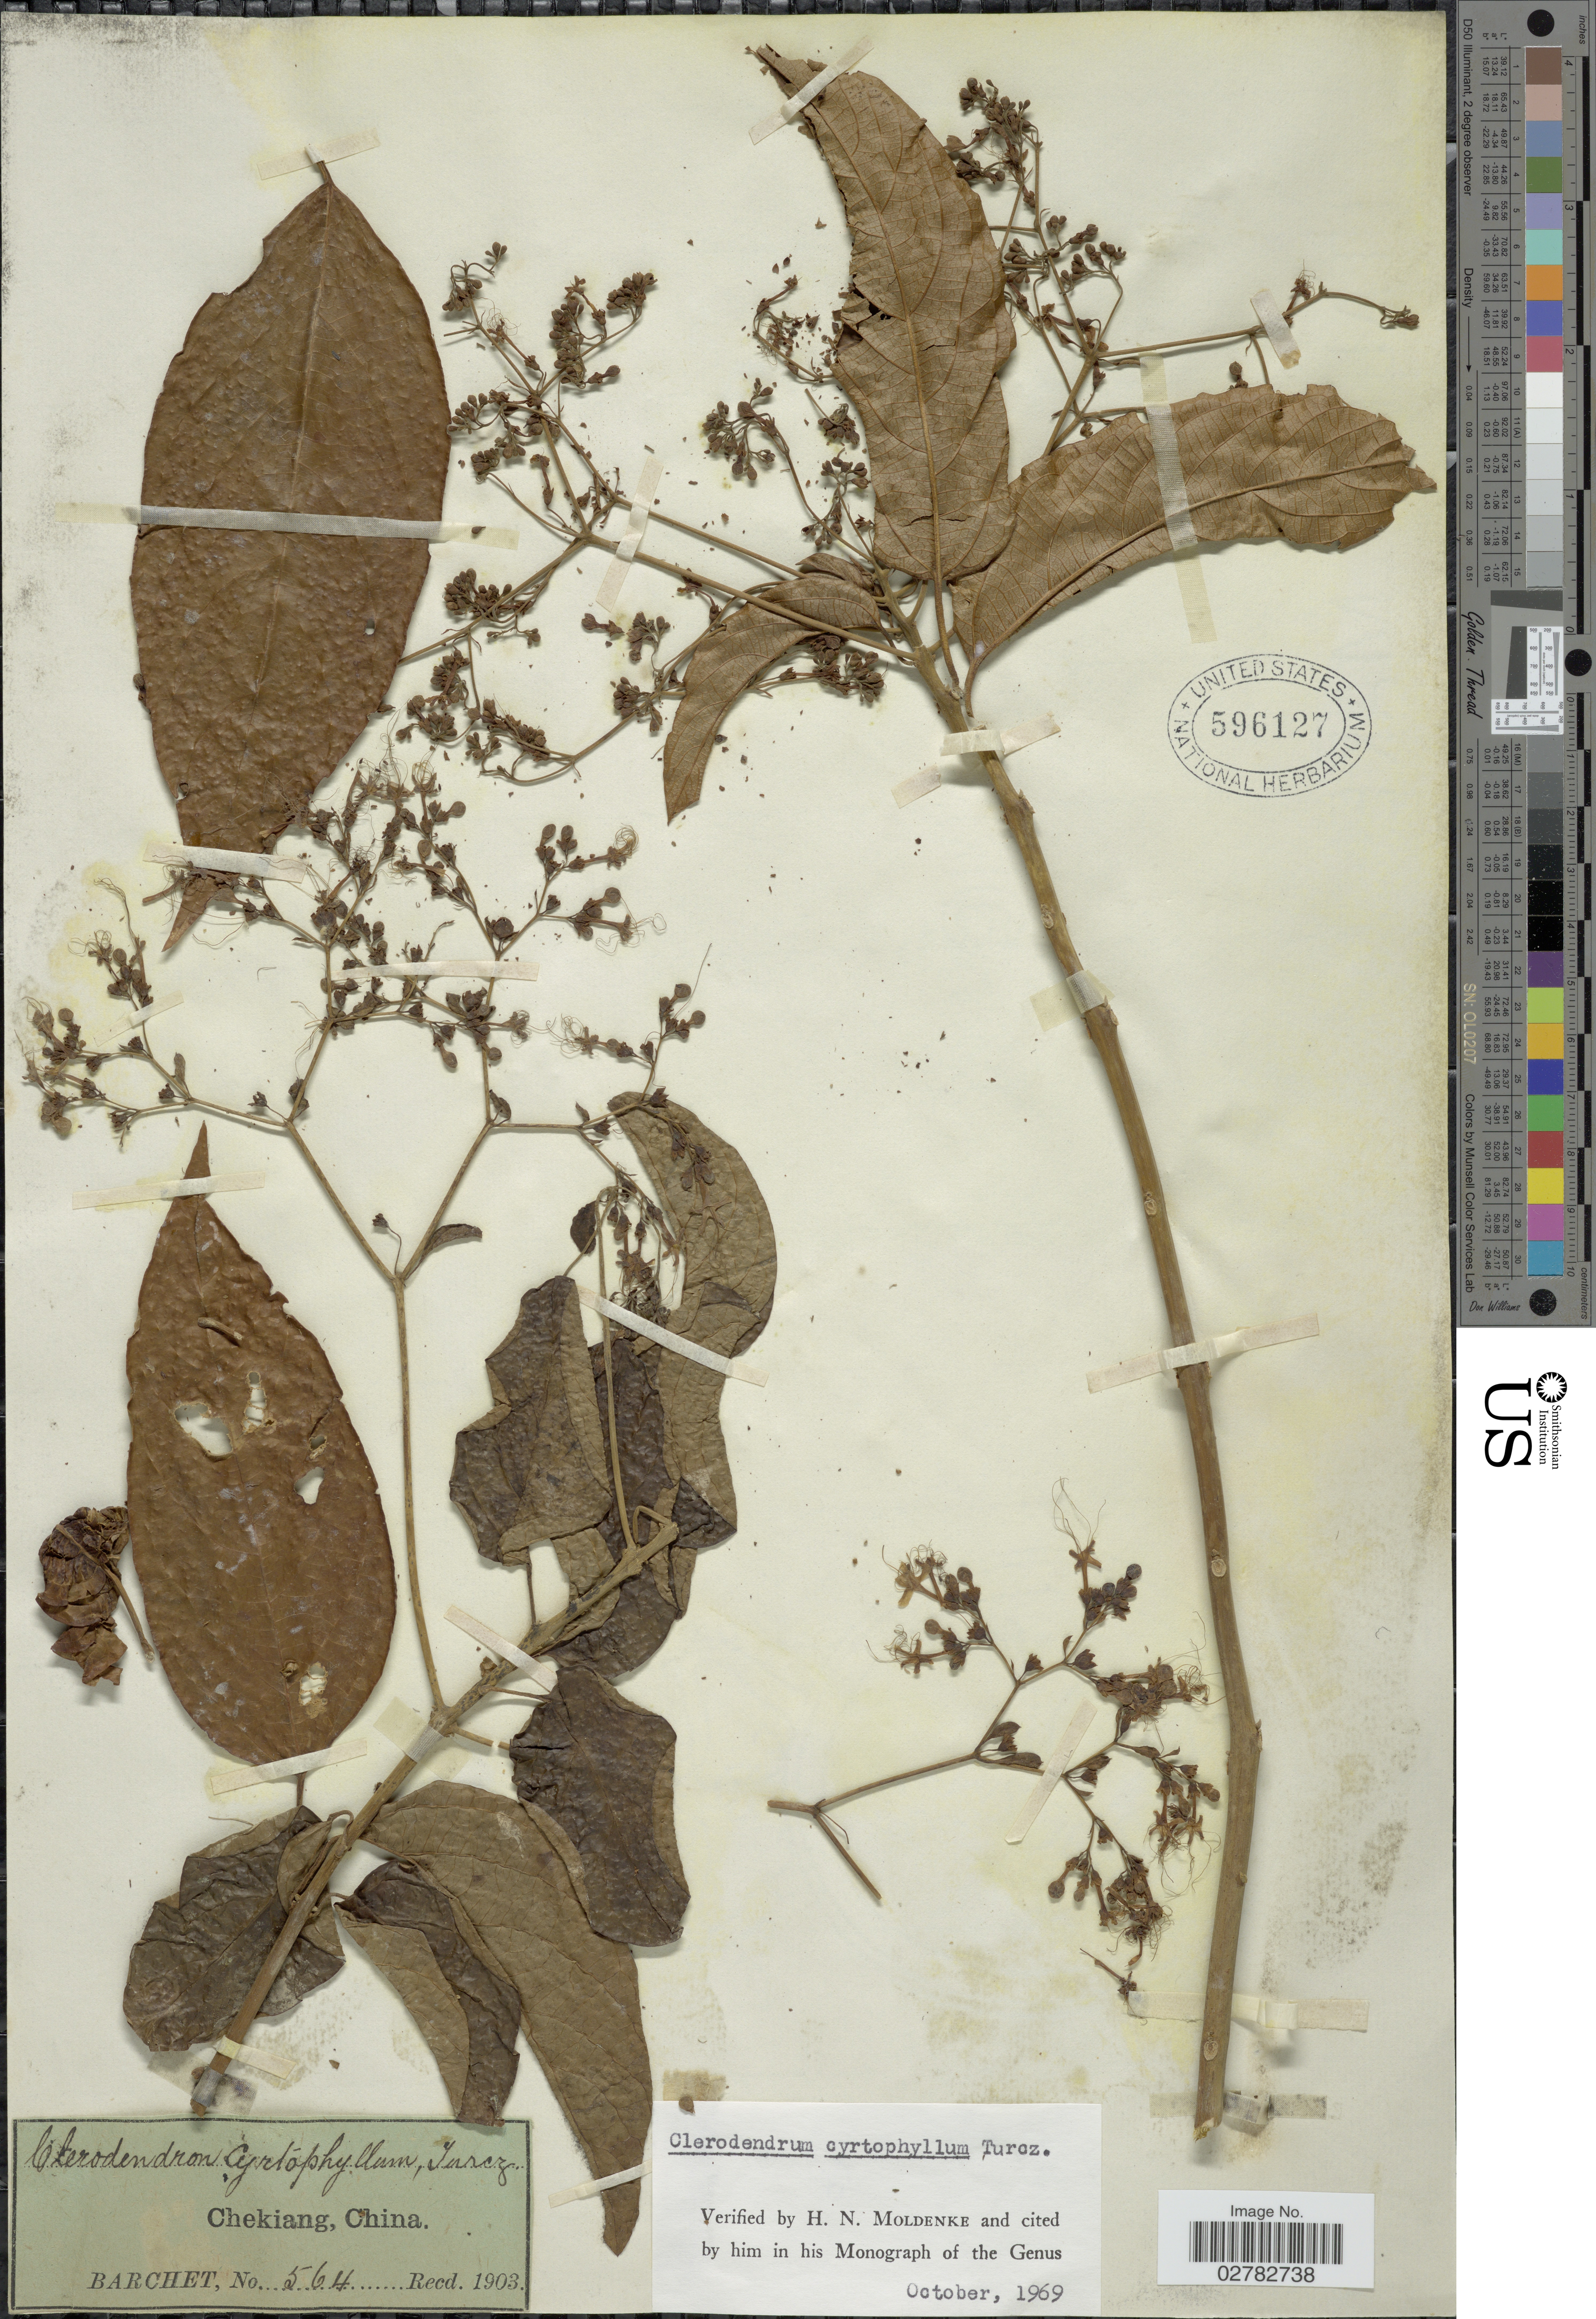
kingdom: Plantae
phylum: Tracheophyta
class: Magnoliopsida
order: Lamiales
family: Lamiaceae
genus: Clerodendrum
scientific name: Clerodendrum cyrtophyllum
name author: Turcz.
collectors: S. P. Barchet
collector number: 564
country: China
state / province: Zhejiang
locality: Chekiang.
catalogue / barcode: US 596127